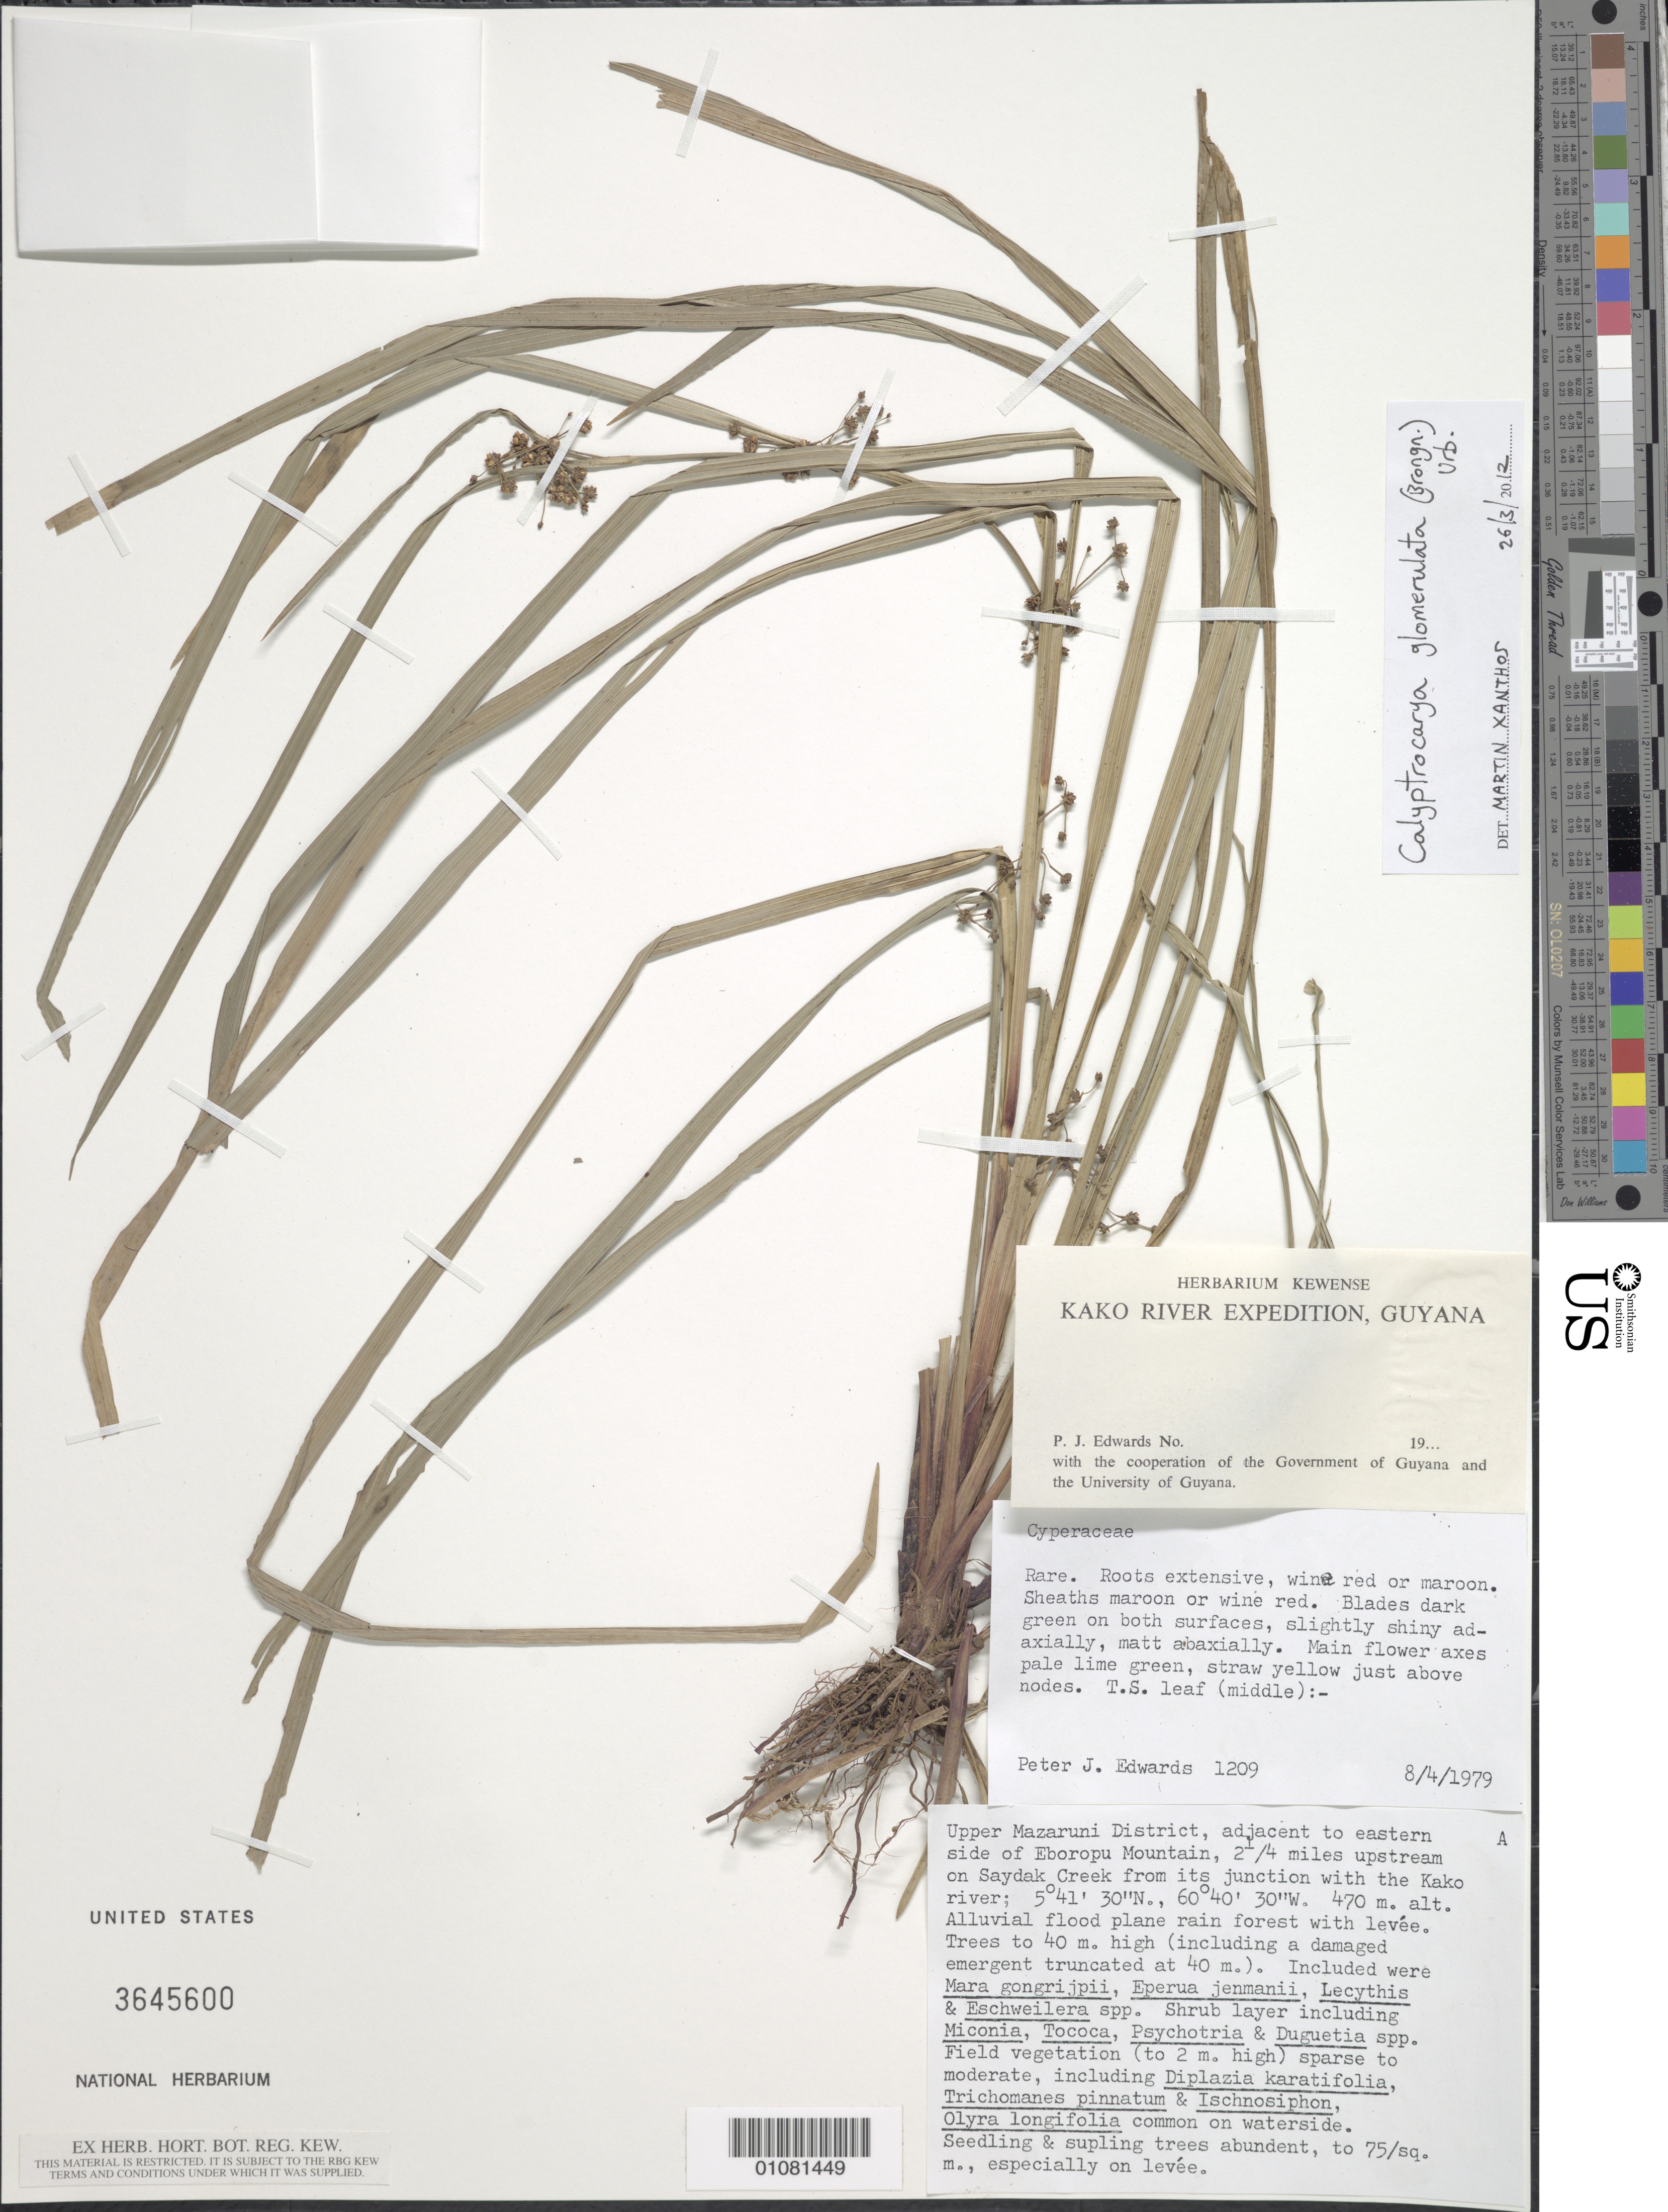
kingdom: Plantae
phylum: Tracheophyta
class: Liliopsida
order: Poales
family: Cyperaceae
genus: Calyptrocarya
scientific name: Calyptrocarya glomerulata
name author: (Brongn.) Urb.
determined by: Xanthos, M. D.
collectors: P. Edwards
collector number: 1209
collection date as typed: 8-Apr-79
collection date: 1979-04-08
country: Guyana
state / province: Cuyuni-Mazaruni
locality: Eboropu Mtn., adjacent to eastern side of, 2.25 miles upstream on Saydak Creek from its junction with the Kako River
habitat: Alluvial flood plane rain forest with levee. Trees to 40m high (including a damaged emergent truncated at 40m)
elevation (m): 470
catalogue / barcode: US 3645600